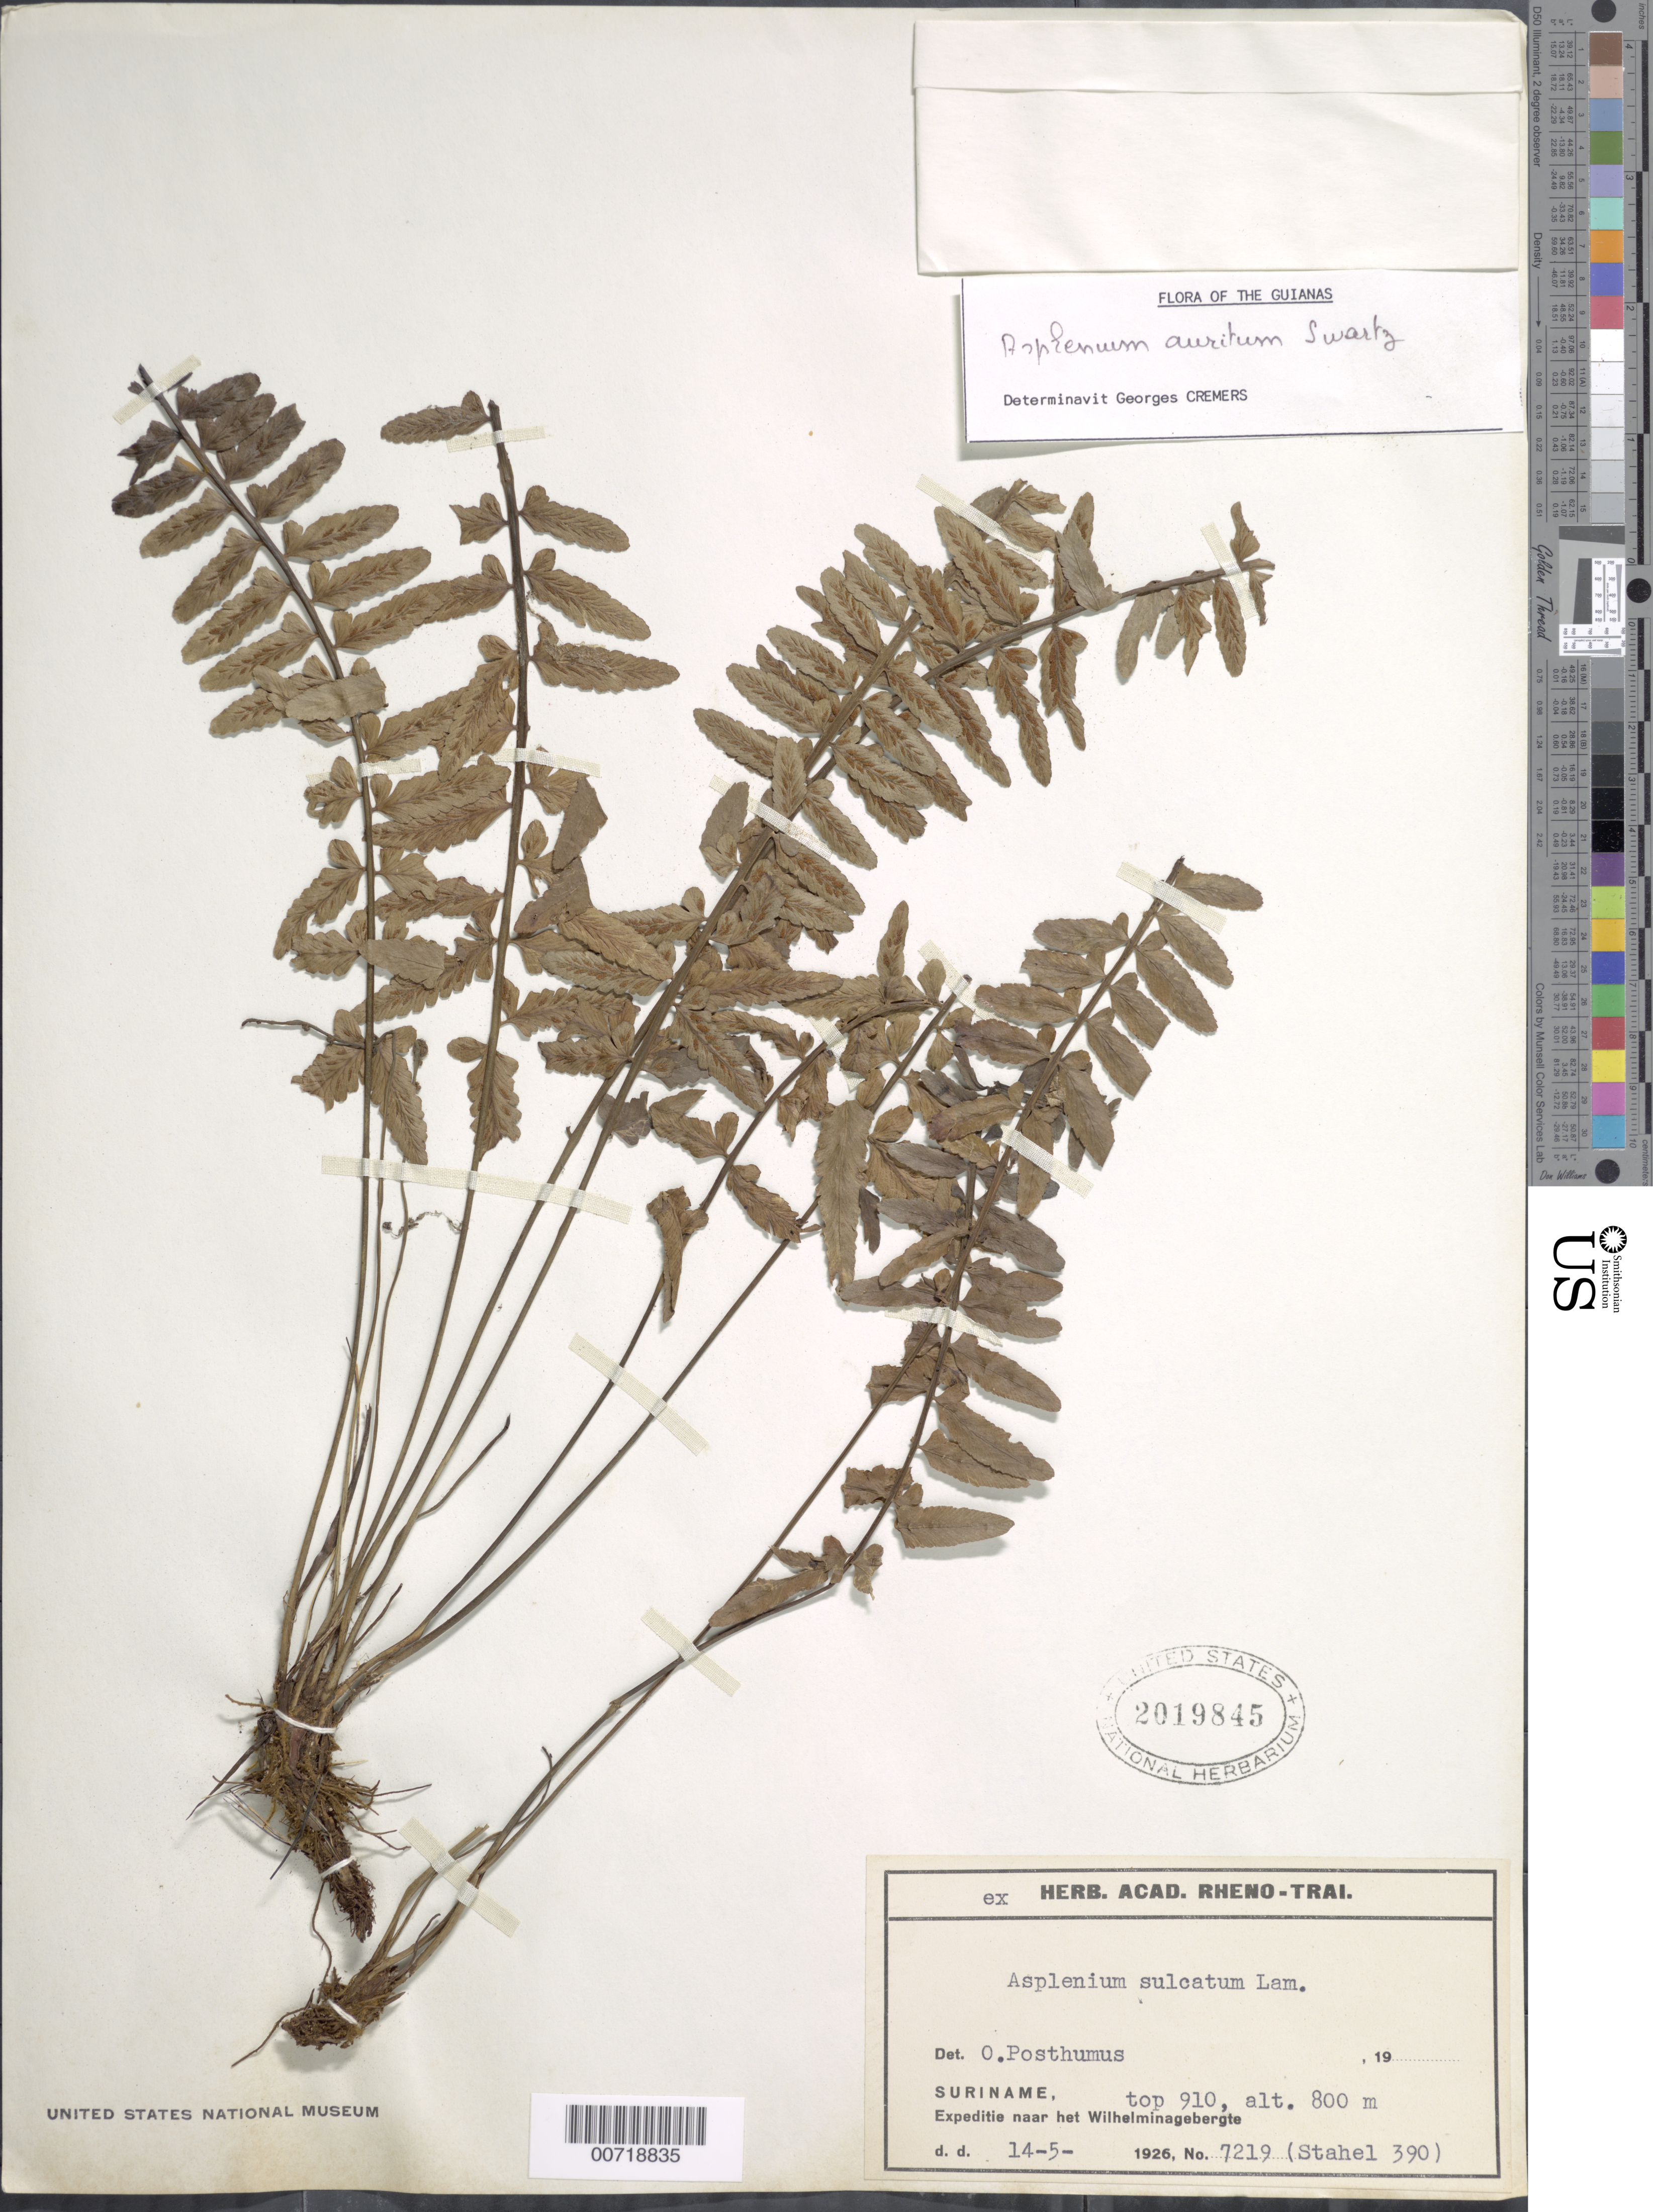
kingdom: Plantae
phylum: Tracheophyta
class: Polypodiopsida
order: Polypodiales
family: Aspleniaceae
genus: Asplenium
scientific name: Asplenium auritum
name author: Sw.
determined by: Cremers, Georges A.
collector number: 7219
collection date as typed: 14-May-26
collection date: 1926-05-14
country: Suriname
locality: Wilhelminagebergte (Wilhelmina Mts.), top 910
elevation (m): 800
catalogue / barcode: US 2019845